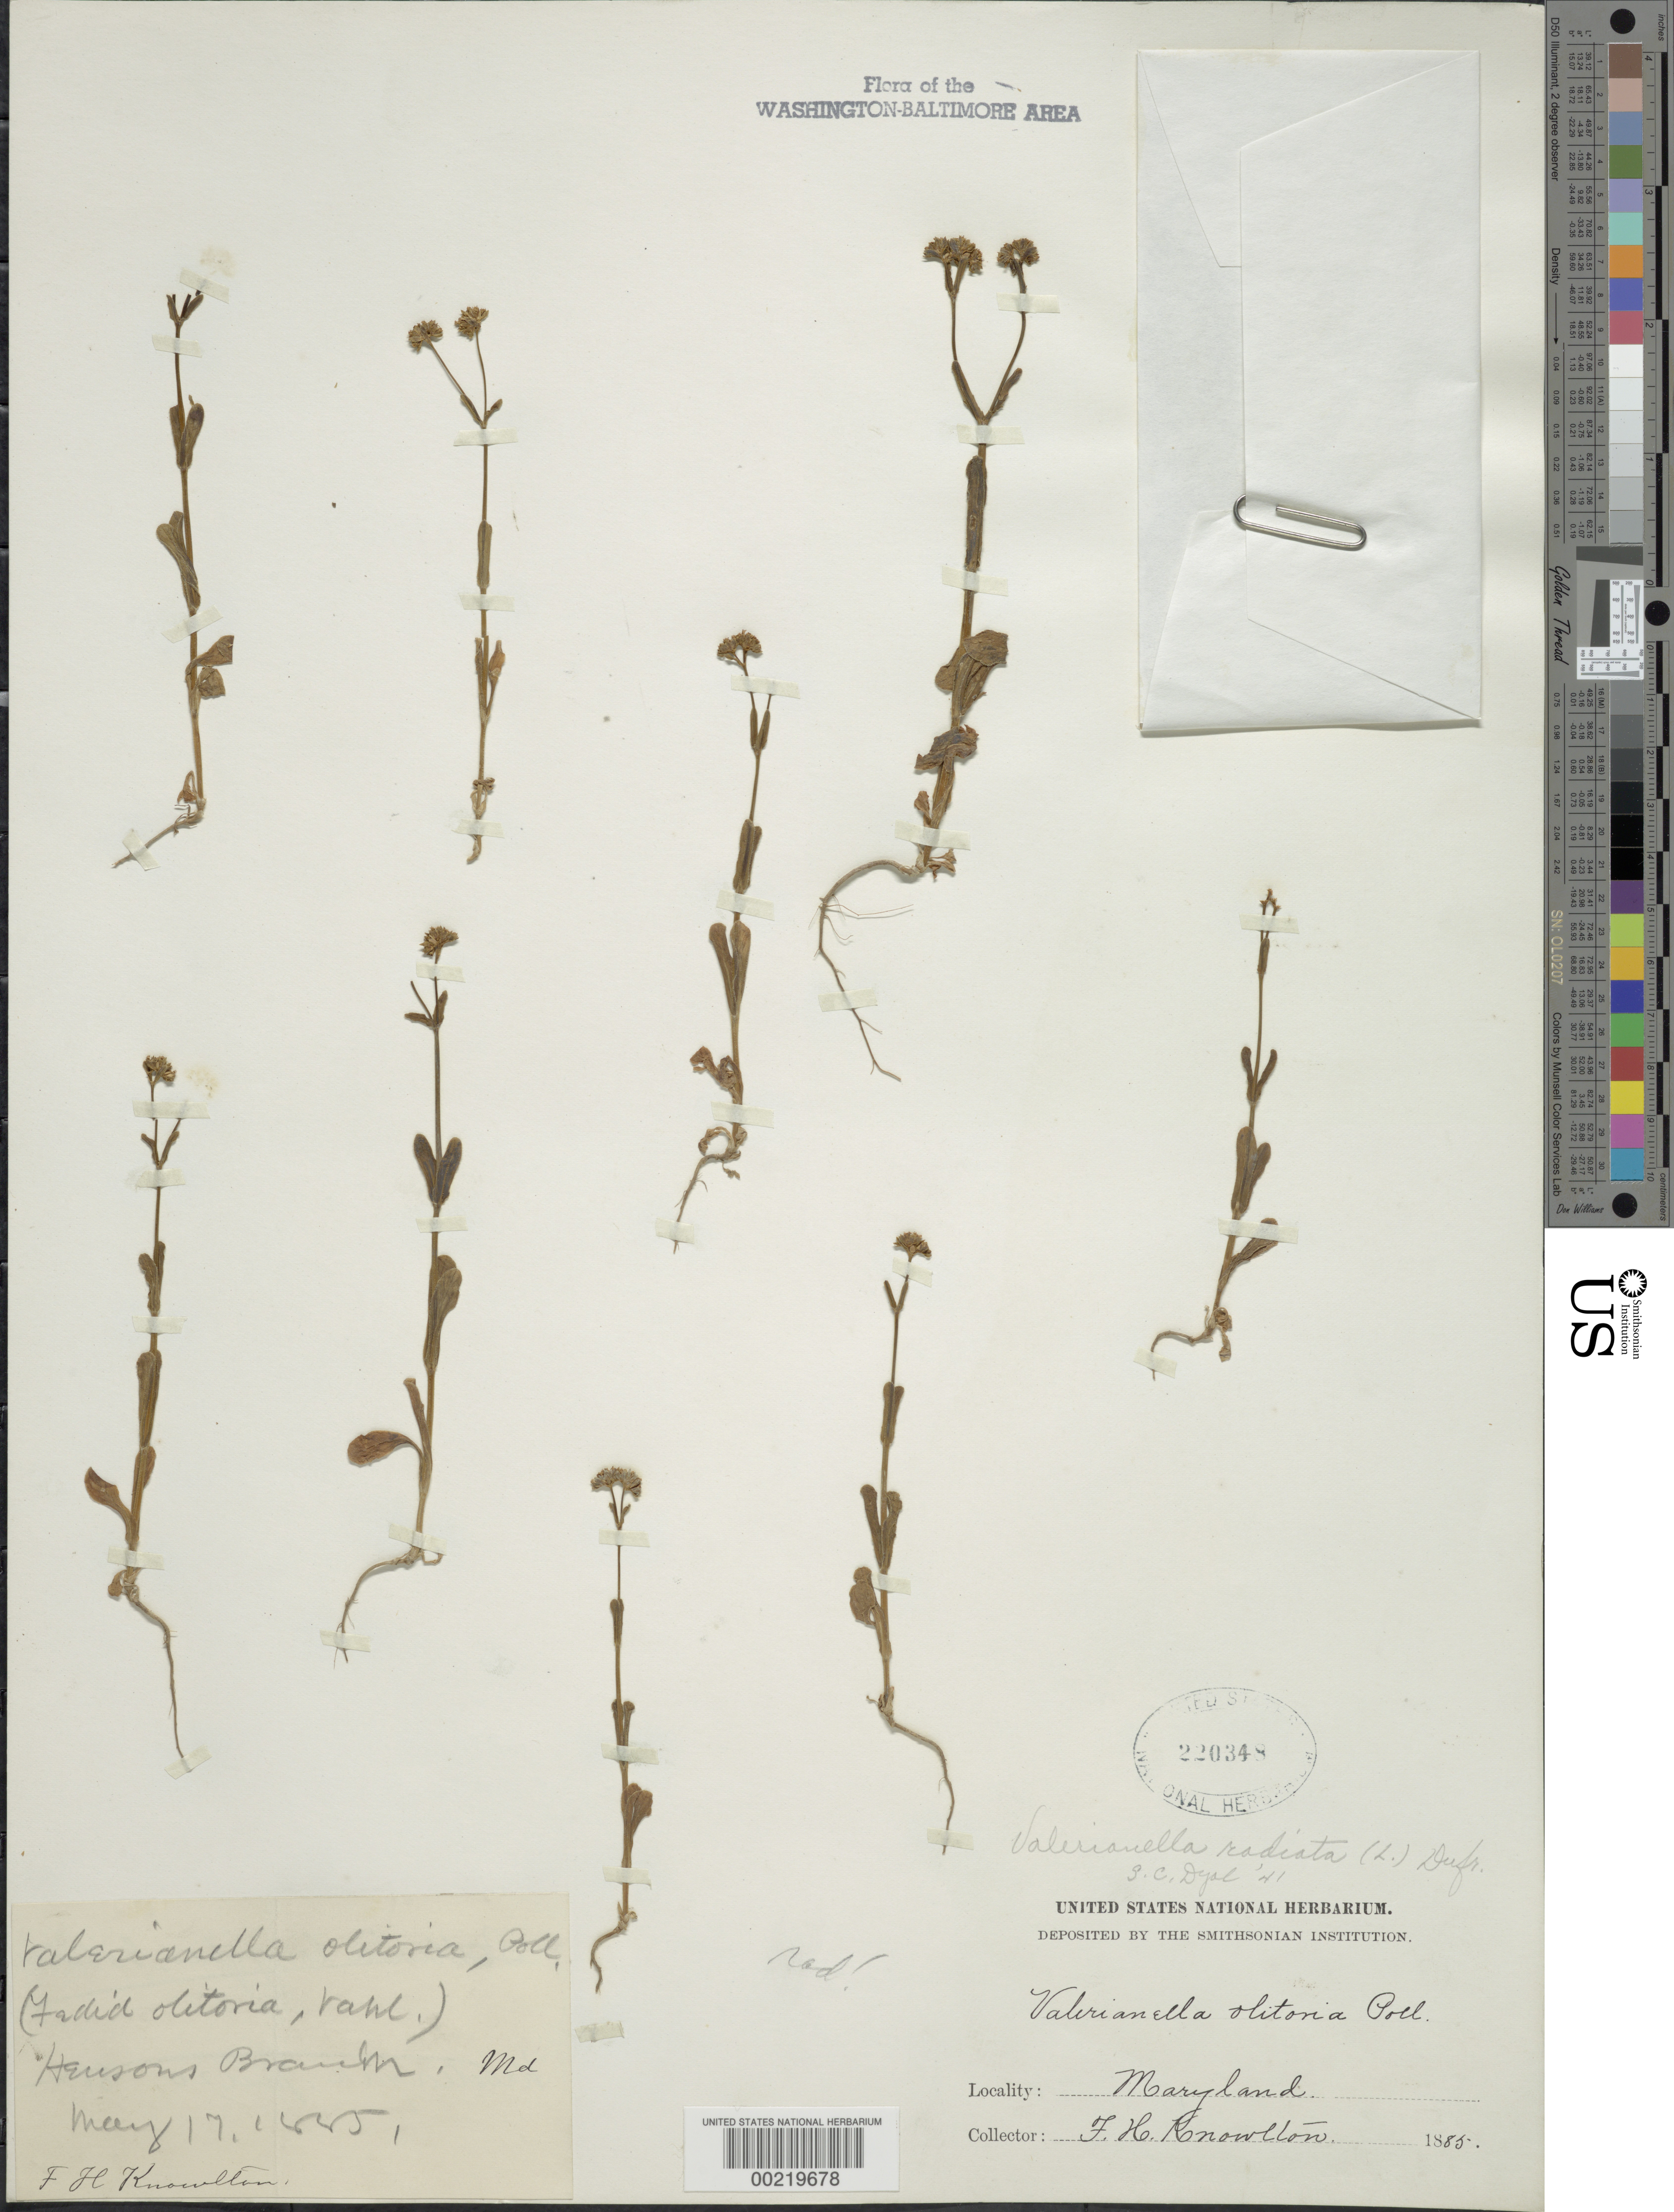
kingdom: Plantae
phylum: Tracheophyta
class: Magnoliopsida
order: Dipsacales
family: Caprifoliaceae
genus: Valerianella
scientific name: Valerianella radiata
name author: (L.) Dufr.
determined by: Dyal, S. C.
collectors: F. H. Knowlton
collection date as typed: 17 May 1885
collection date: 1885-05-17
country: United States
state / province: Maryland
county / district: Prince George's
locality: Hensons Branch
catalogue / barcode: US 220348